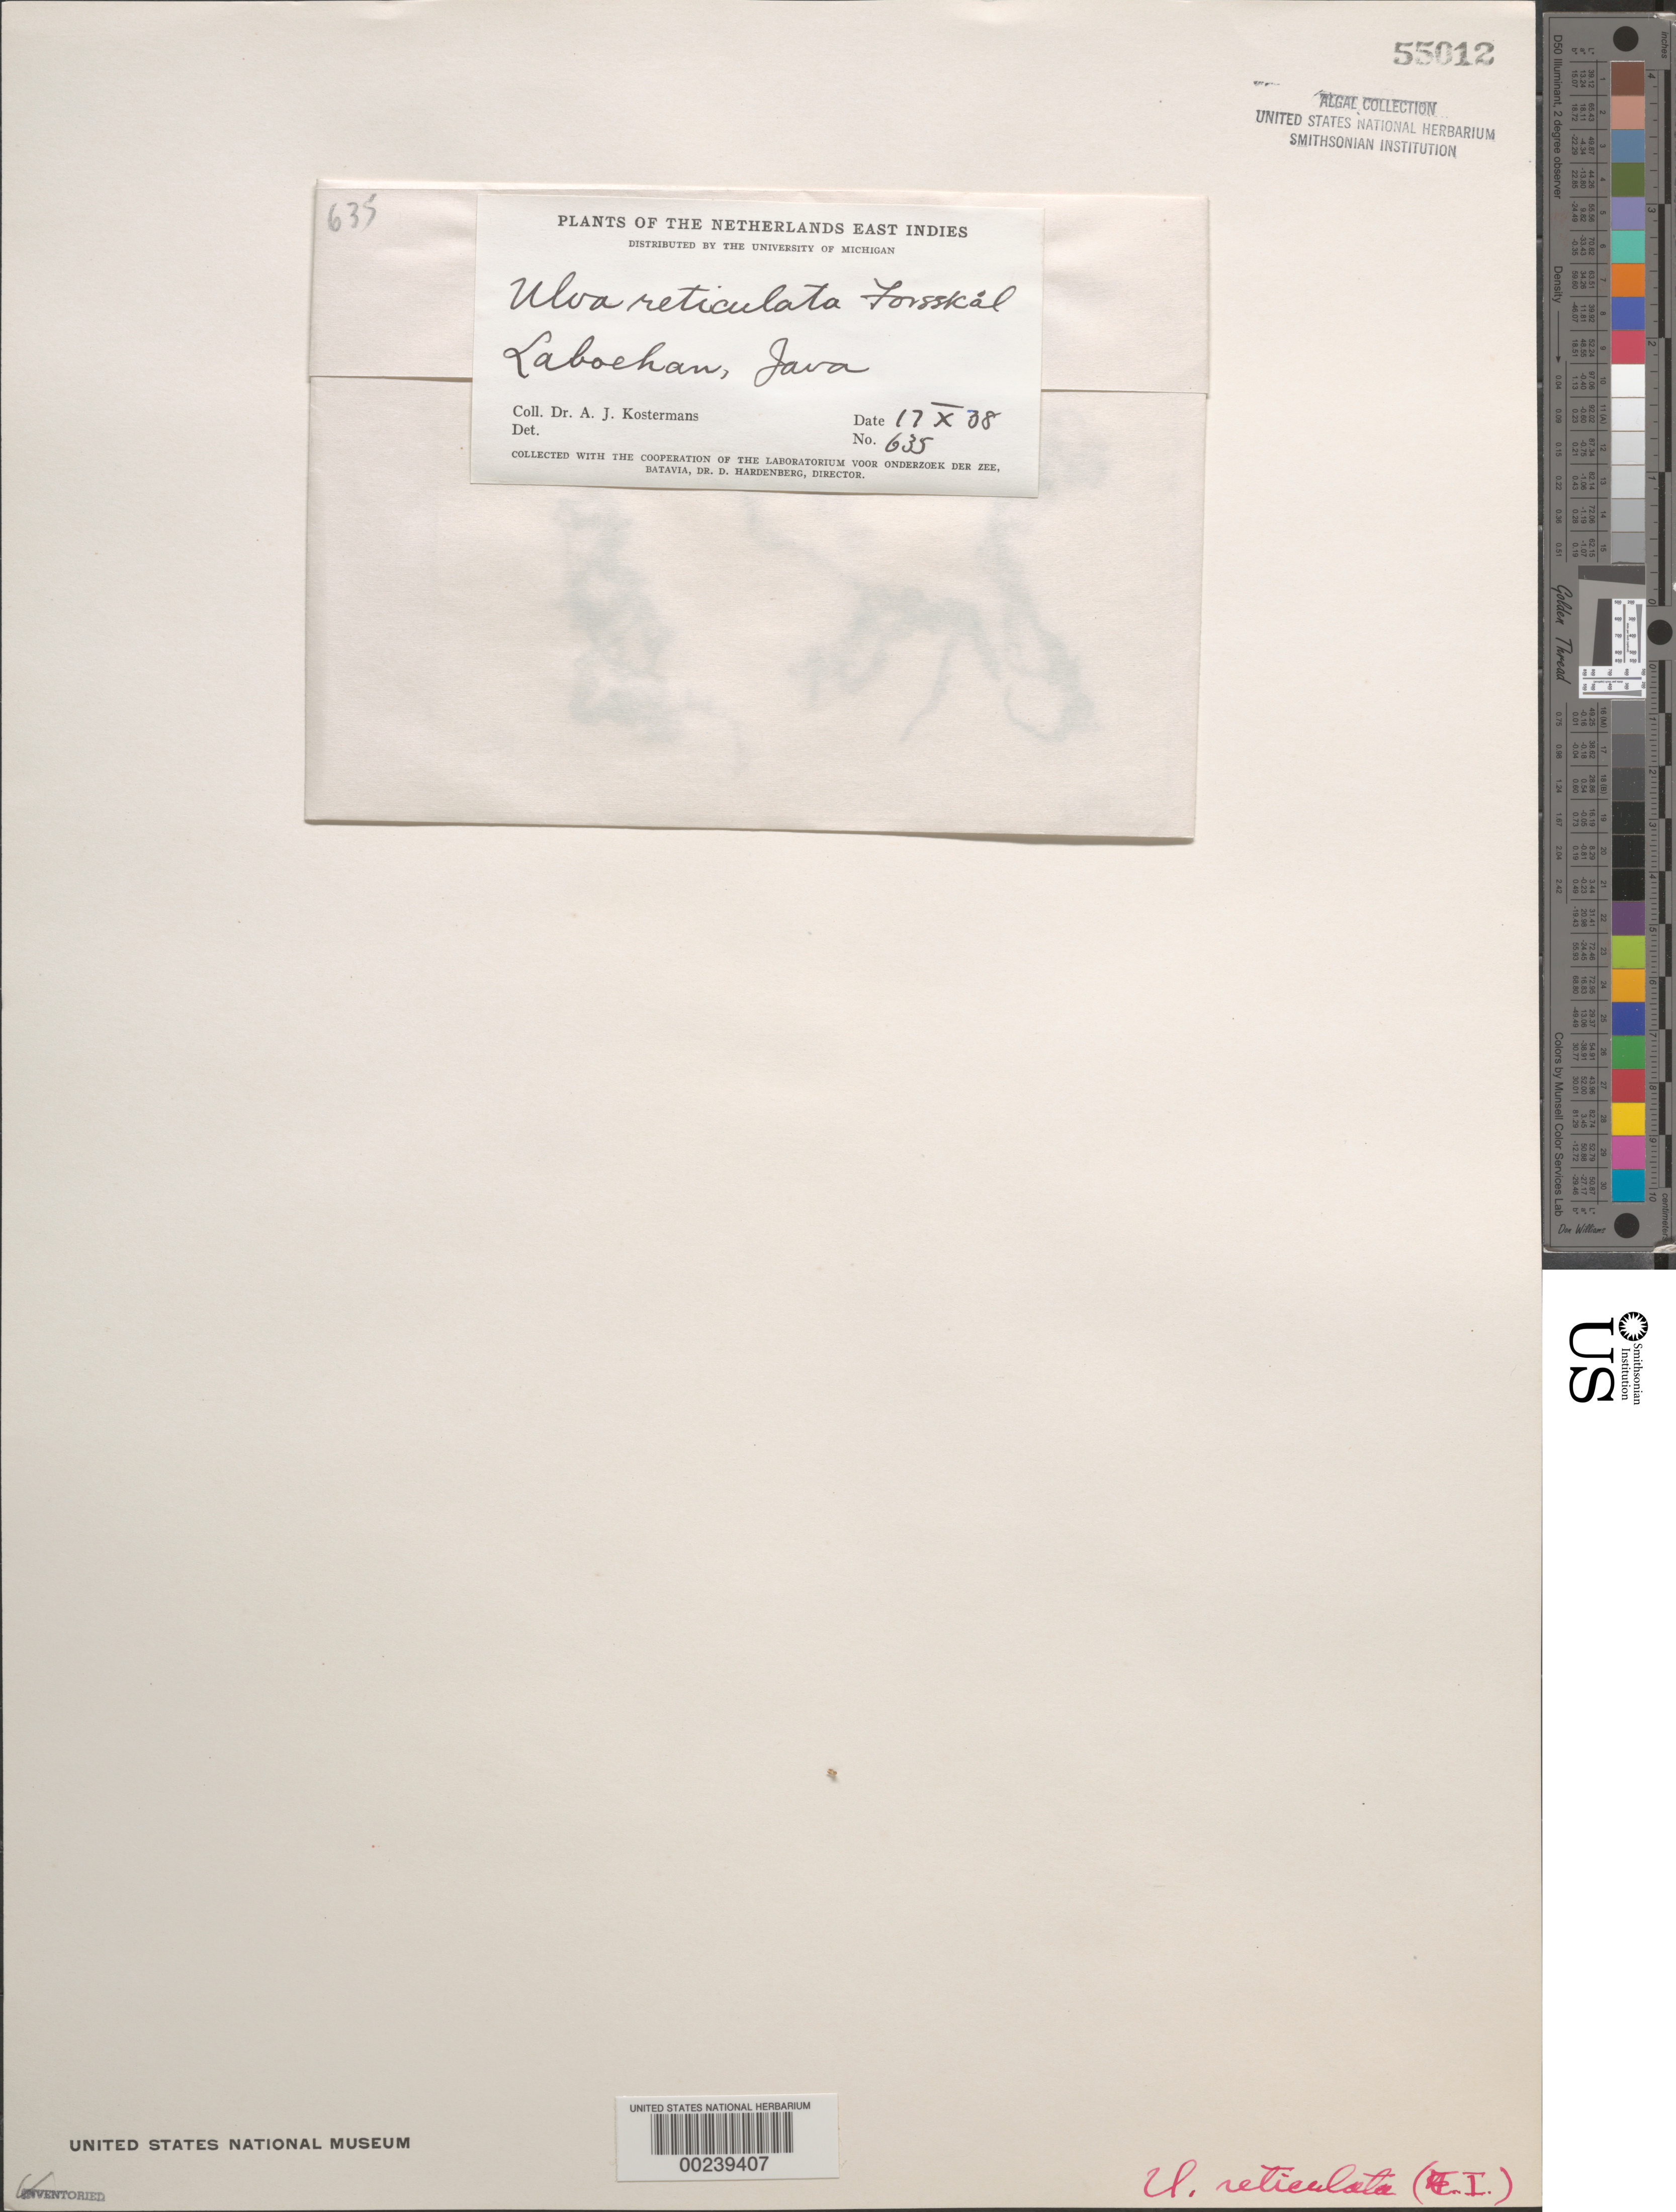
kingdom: Plantae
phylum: Chlorophyta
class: Ulvophyceae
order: Ulvales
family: Ulvaceae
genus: Ulva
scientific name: Ulva reticulata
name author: Forssk.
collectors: A. J. G. Kostermans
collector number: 635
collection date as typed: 17 Oct 1938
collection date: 1938-10-17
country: Indonesia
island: Java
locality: Labuhan (Laboehan)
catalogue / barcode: US 55012